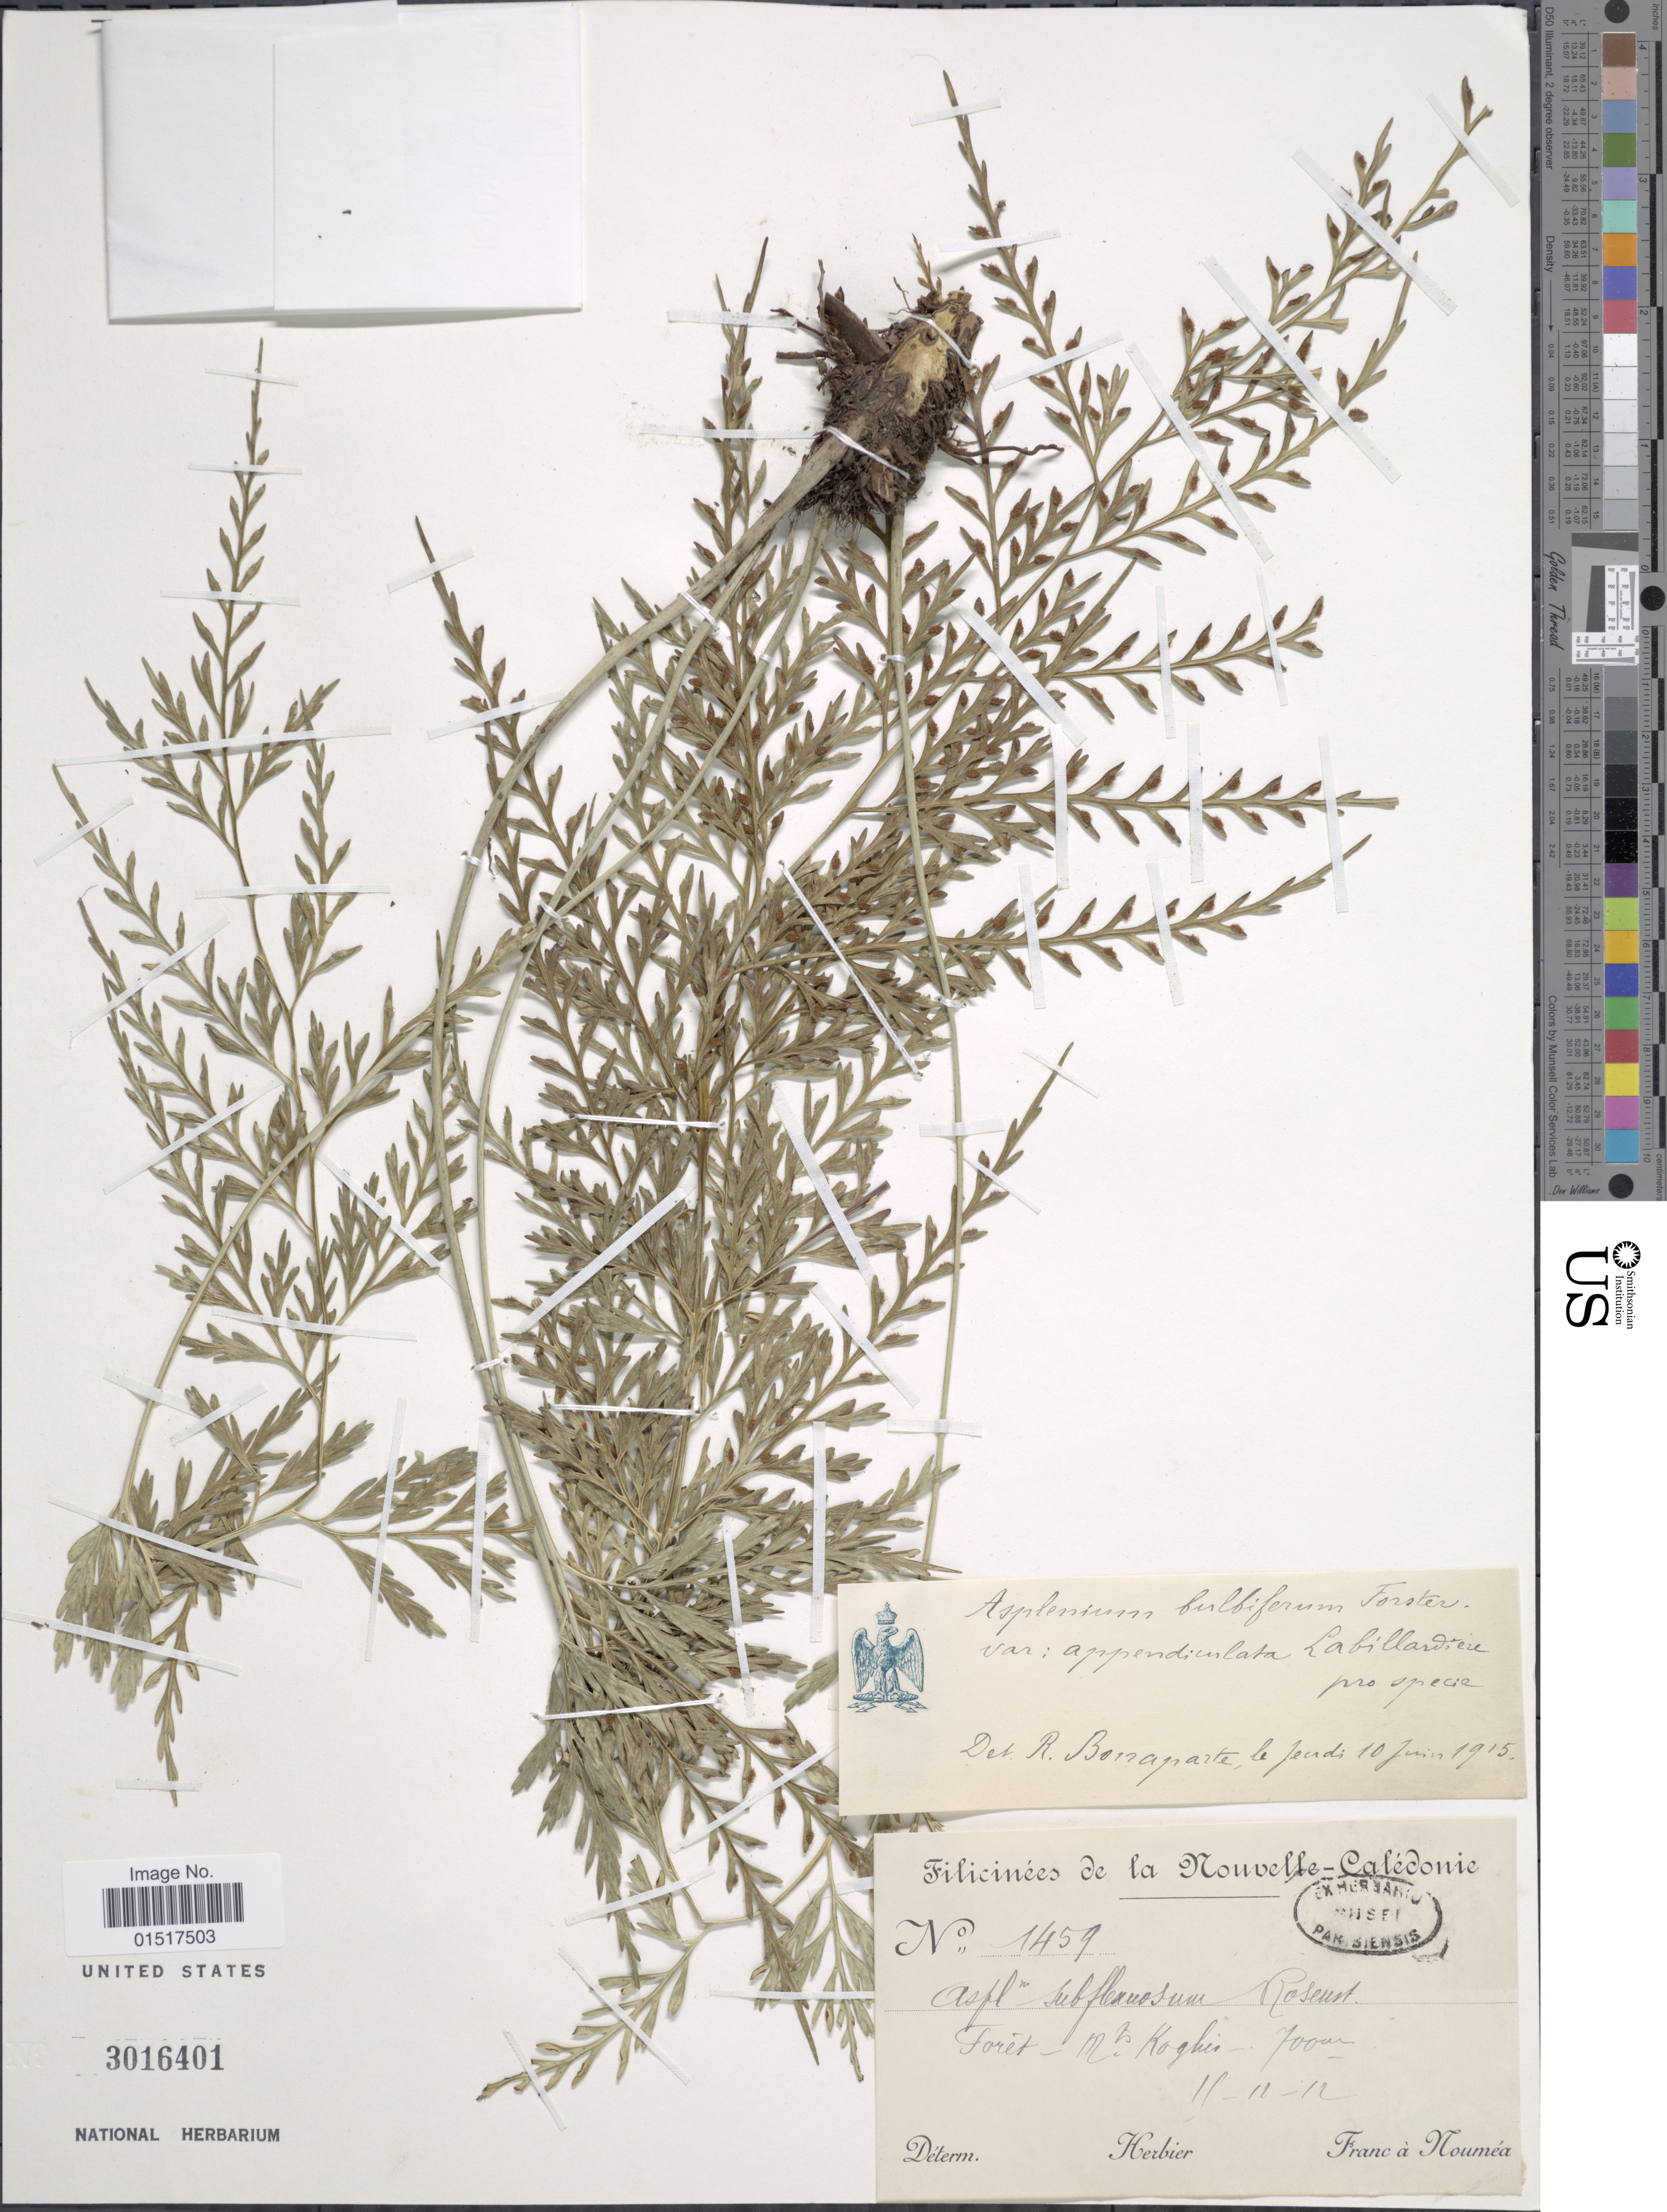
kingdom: Plantae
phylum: Tracheophyta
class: Polypodiopsida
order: Polypodiales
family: Aspleniaceae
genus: Asplenium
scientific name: Asplenium bulbiferum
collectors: Franc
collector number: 1459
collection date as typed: Transcribed d/m/y: 11/11/12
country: New Caledonia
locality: Forét Mts. Koghis.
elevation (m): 700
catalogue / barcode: US 3016401